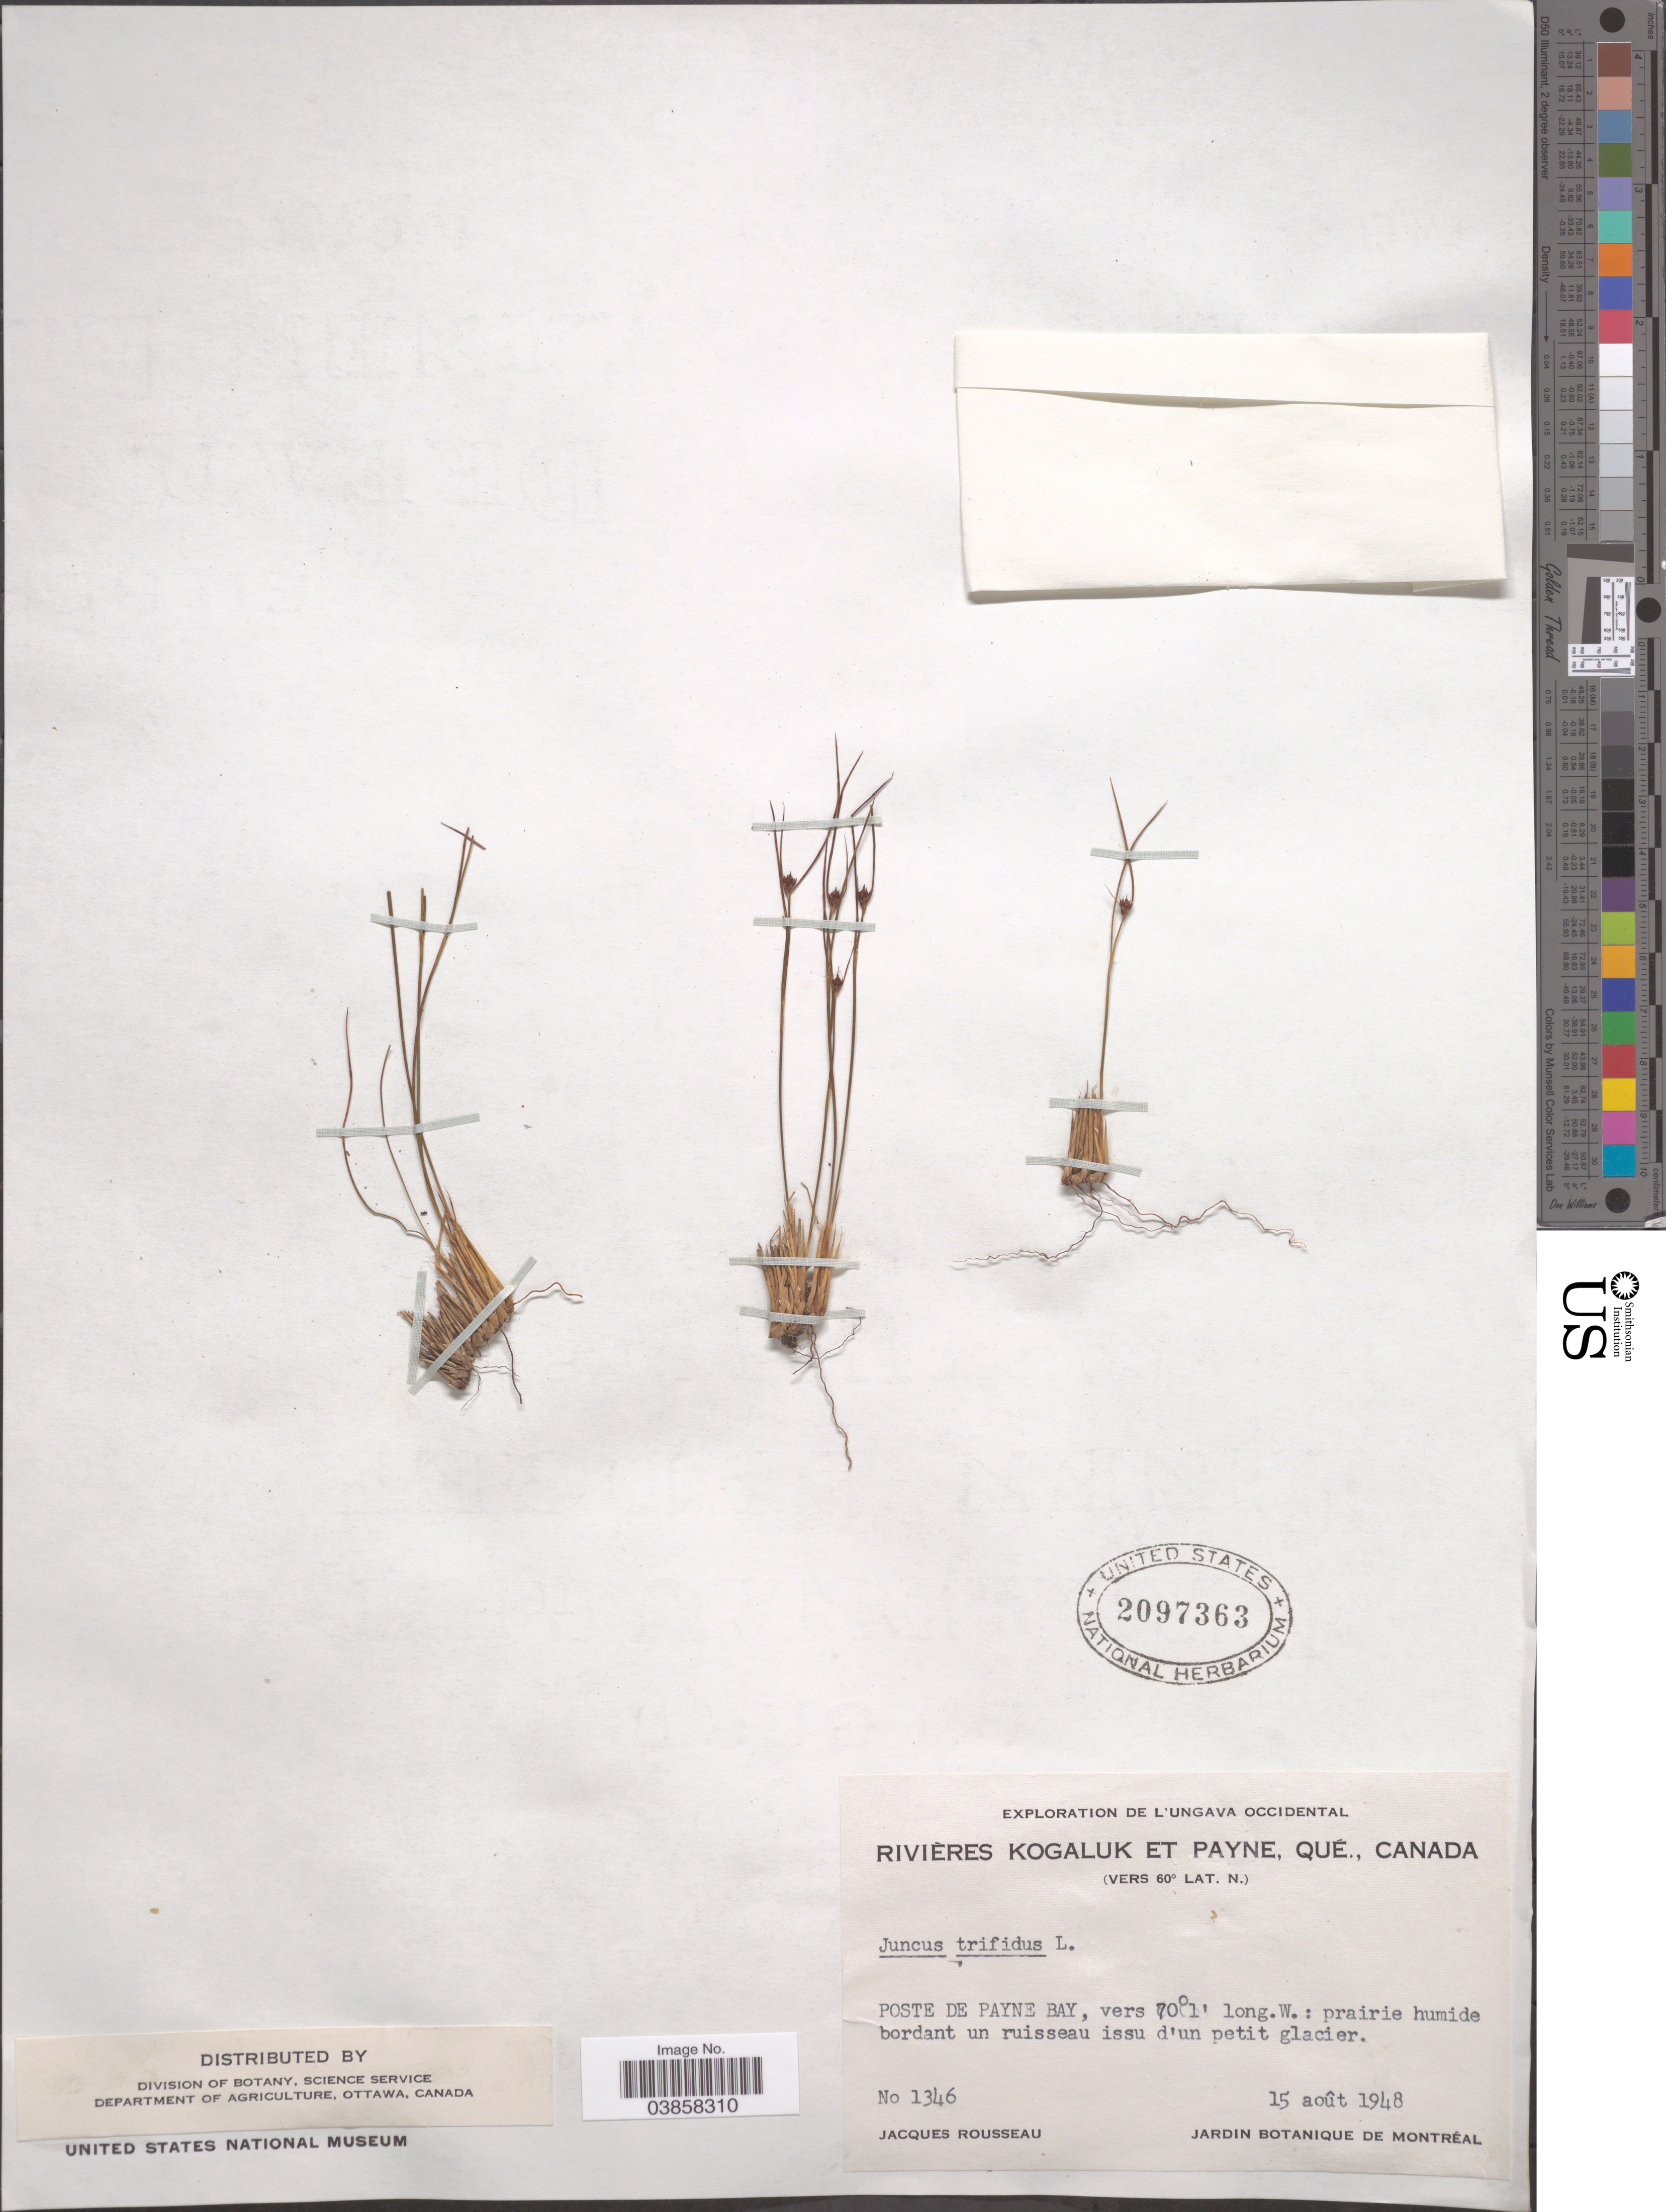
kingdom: Plantae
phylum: Tracheophyta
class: Liliopsida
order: Poales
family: Juncaceae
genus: Juncus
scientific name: Juncus trifidus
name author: L.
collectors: J. Rousseau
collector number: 1346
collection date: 1948-08-15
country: Canada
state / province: Quebec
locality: L'Ungava Occidental. Rivières Kogaluk et Payne. Poste de Payne Bay.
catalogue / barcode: US 2097363